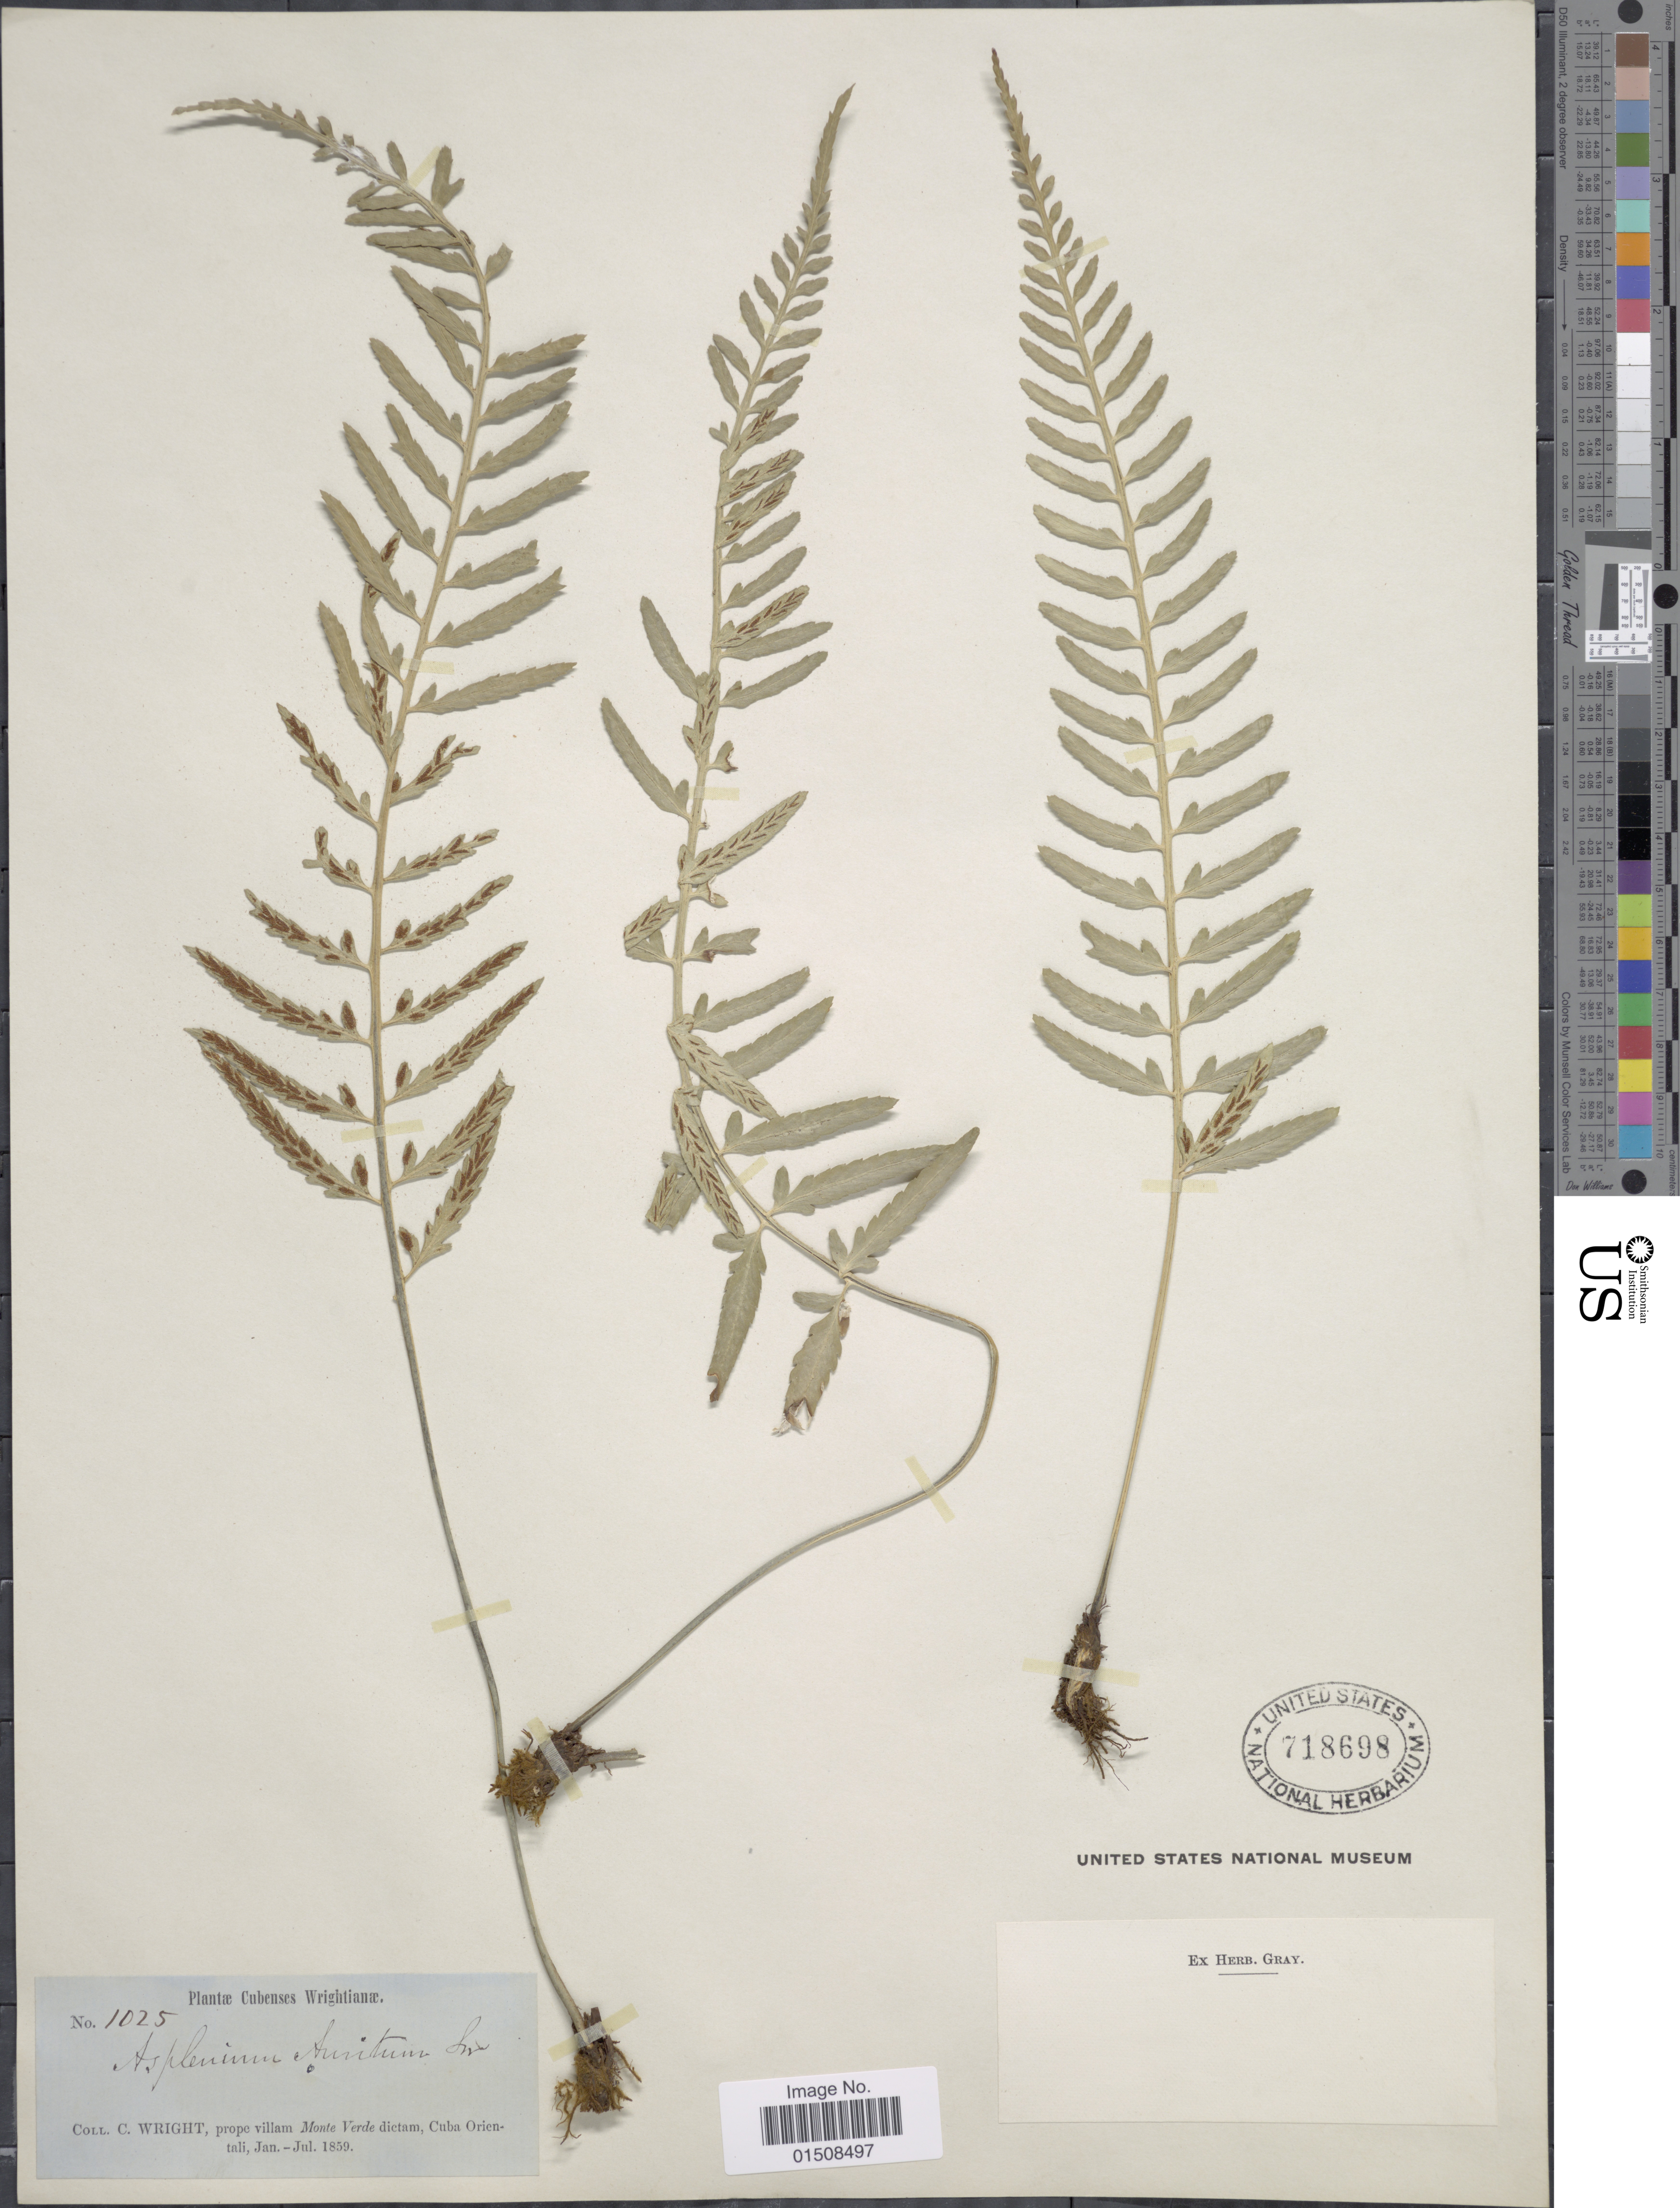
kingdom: Plantae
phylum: Tracheophyta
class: Polypodiopsida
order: Polypodiales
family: Aspleniaceae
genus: Asplenium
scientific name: Asplenium auritum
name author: Sw.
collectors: C. Wright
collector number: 1025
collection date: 1859-01/1859-07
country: Cuba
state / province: Oriente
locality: Prope villam Monte Verde dictam. Cuba Orientali. Cubenses Wrightianae.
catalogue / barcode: US 718698